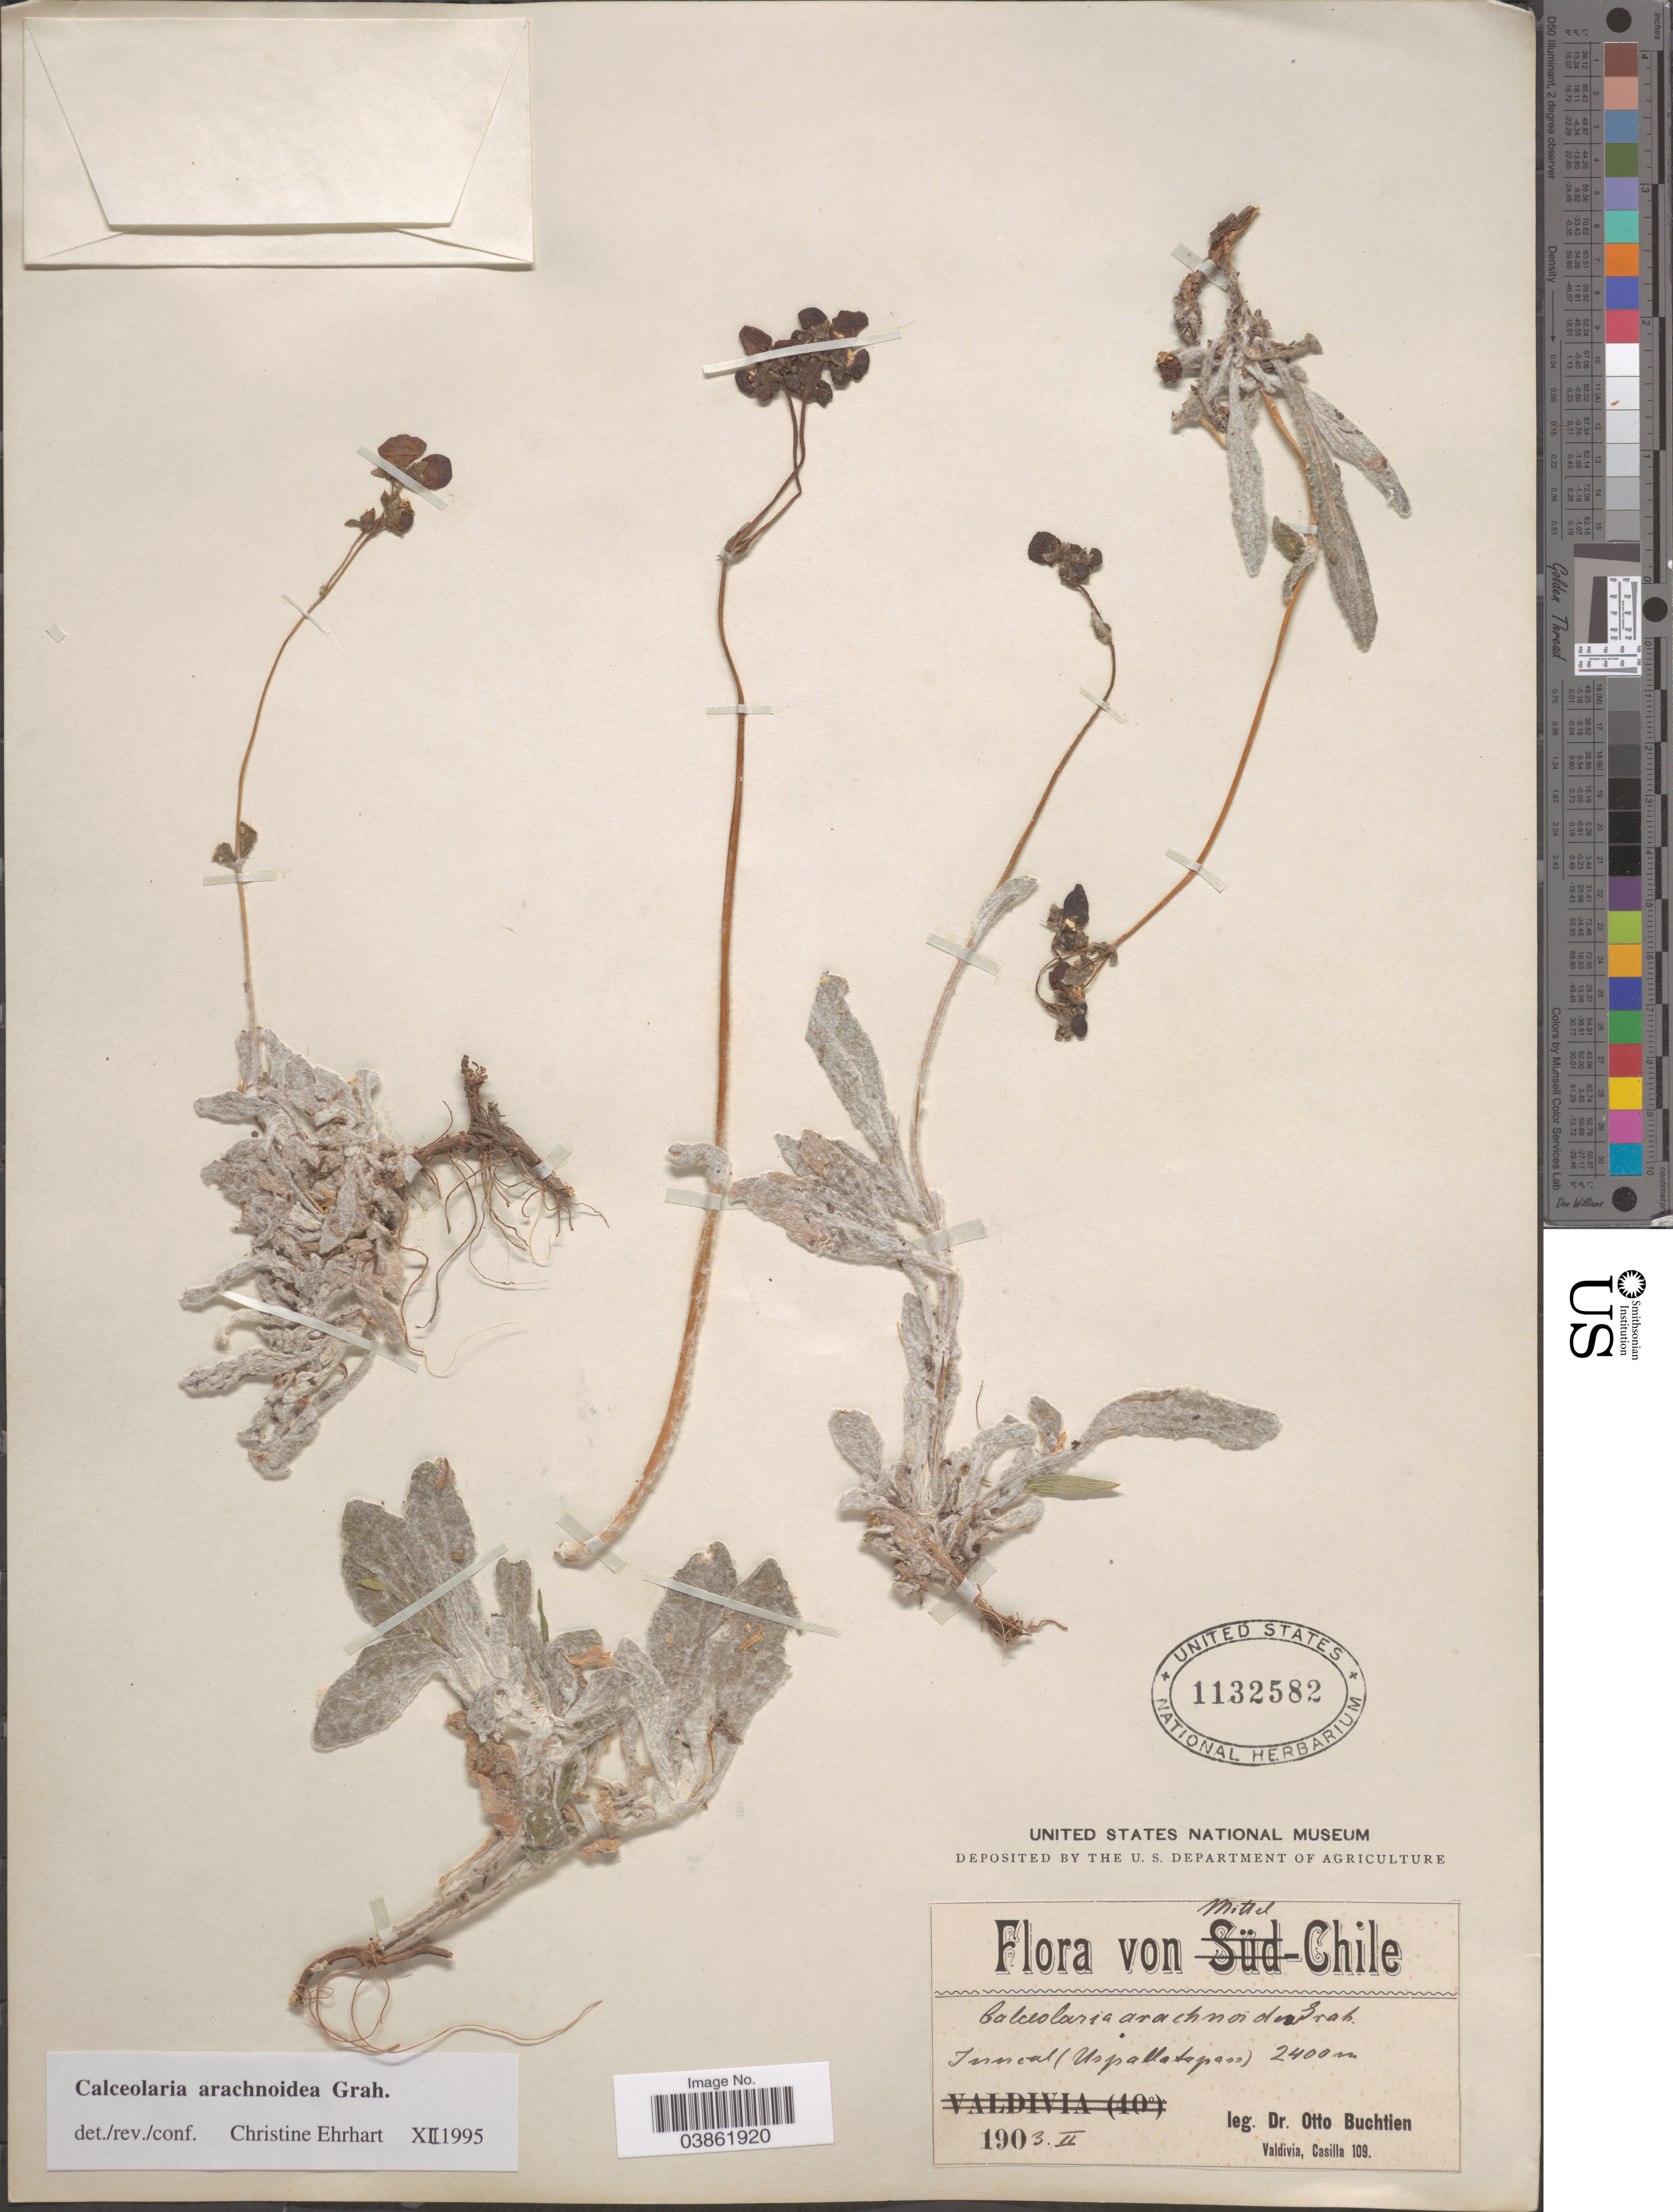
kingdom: Plantae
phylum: Tracheophyta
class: Magnoliopsida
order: Lamiales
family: Calceolariaceae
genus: Calceolaria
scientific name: Calceolaria arachnoidea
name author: Graham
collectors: O. Buchtien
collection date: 1903-02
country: Chile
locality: Mittel Chile. Juncal (Uspallatapass).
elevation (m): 2400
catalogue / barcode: US 1132582